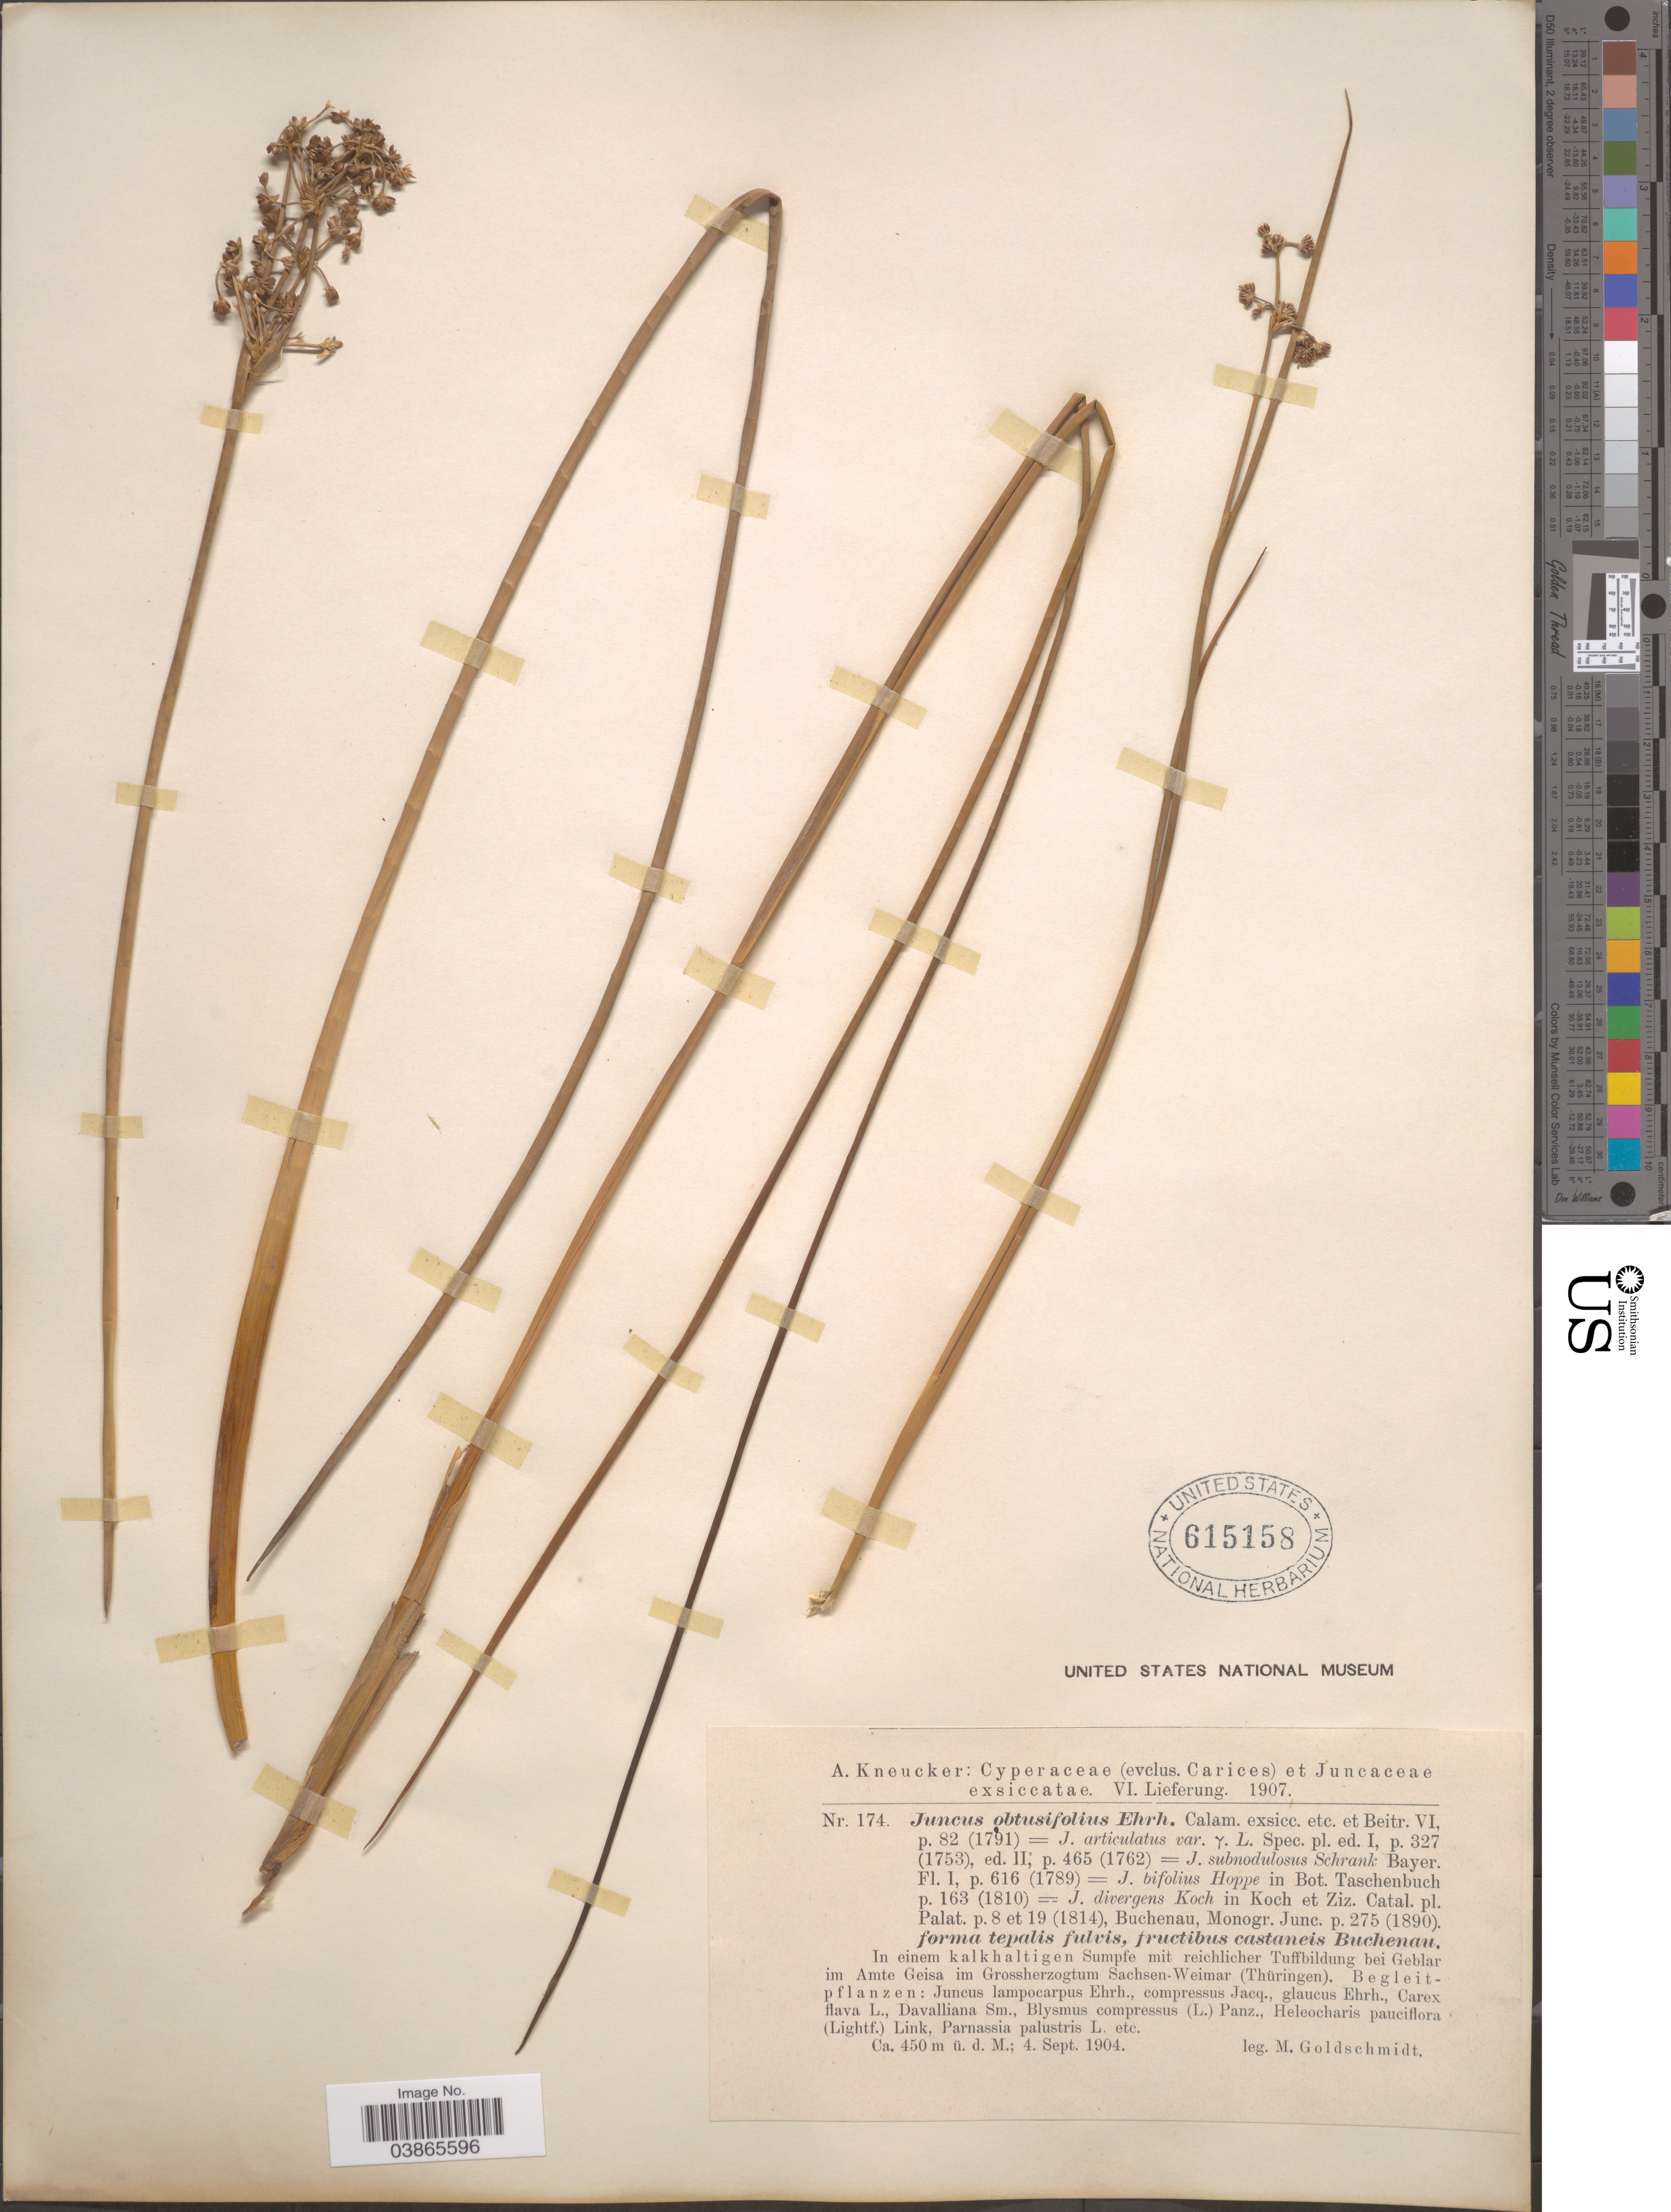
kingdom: Plantae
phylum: Tracheophyta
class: Liliopsida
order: Poales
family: Juncaceae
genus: Juncus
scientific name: Juncus obtusiflorus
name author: Ehrh. ex Hoffm.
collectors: M. Goldschmidt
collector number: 174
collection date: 1904-09-04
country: Germany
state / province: Thuringia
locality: In einem kalkhaltigen Sumpfe mit reichlicher Tuffbildung bei Geblar im Amte Geisa im Grossherzogtum Sachsen-Weimar (Thüringen).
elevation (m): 450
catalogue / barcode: US 615158